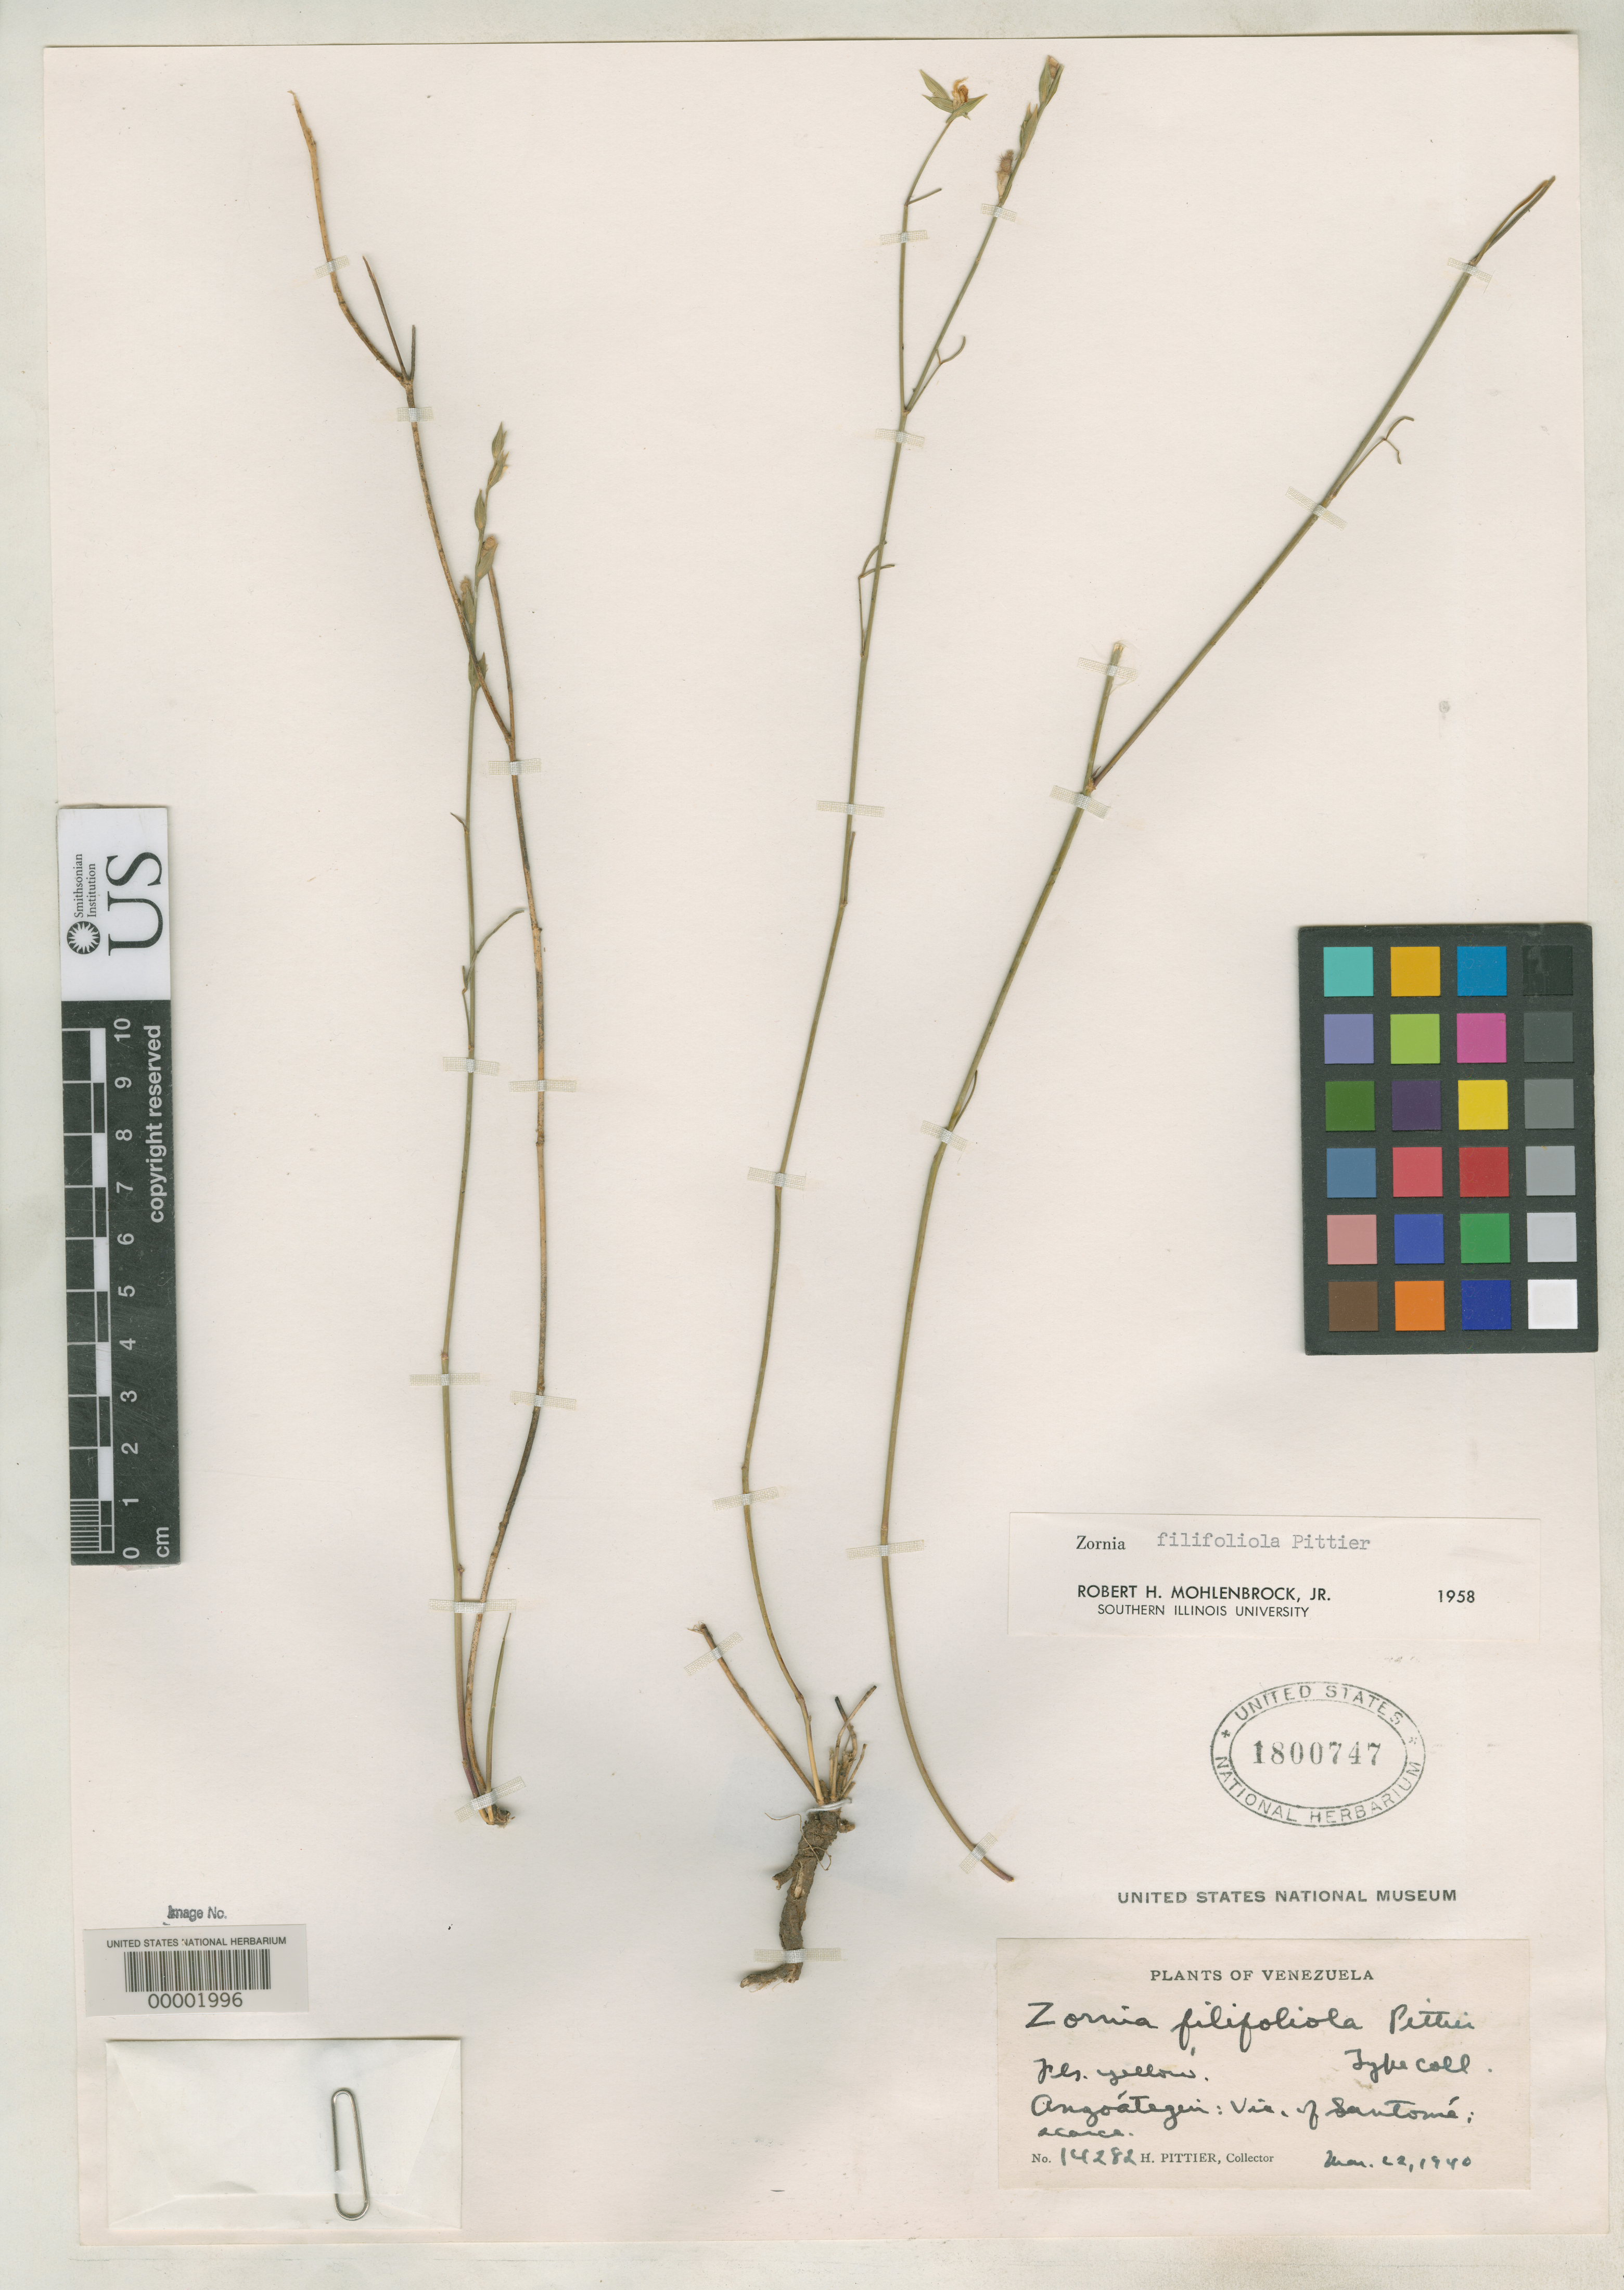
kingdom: Plantae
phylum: Tracheophyta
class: Magnoliopsida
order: Fabales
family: Fabaceae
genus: Zornia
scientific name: Zornia filifoliola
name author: Pittier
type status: Type Collection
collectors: H. F. Pittier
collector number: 14282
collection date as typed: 22 Mar 1940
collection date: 1940-03-22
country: Venezuela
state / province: Anzoategui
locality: Vicinity of Santoma.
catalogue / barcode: US 1800747